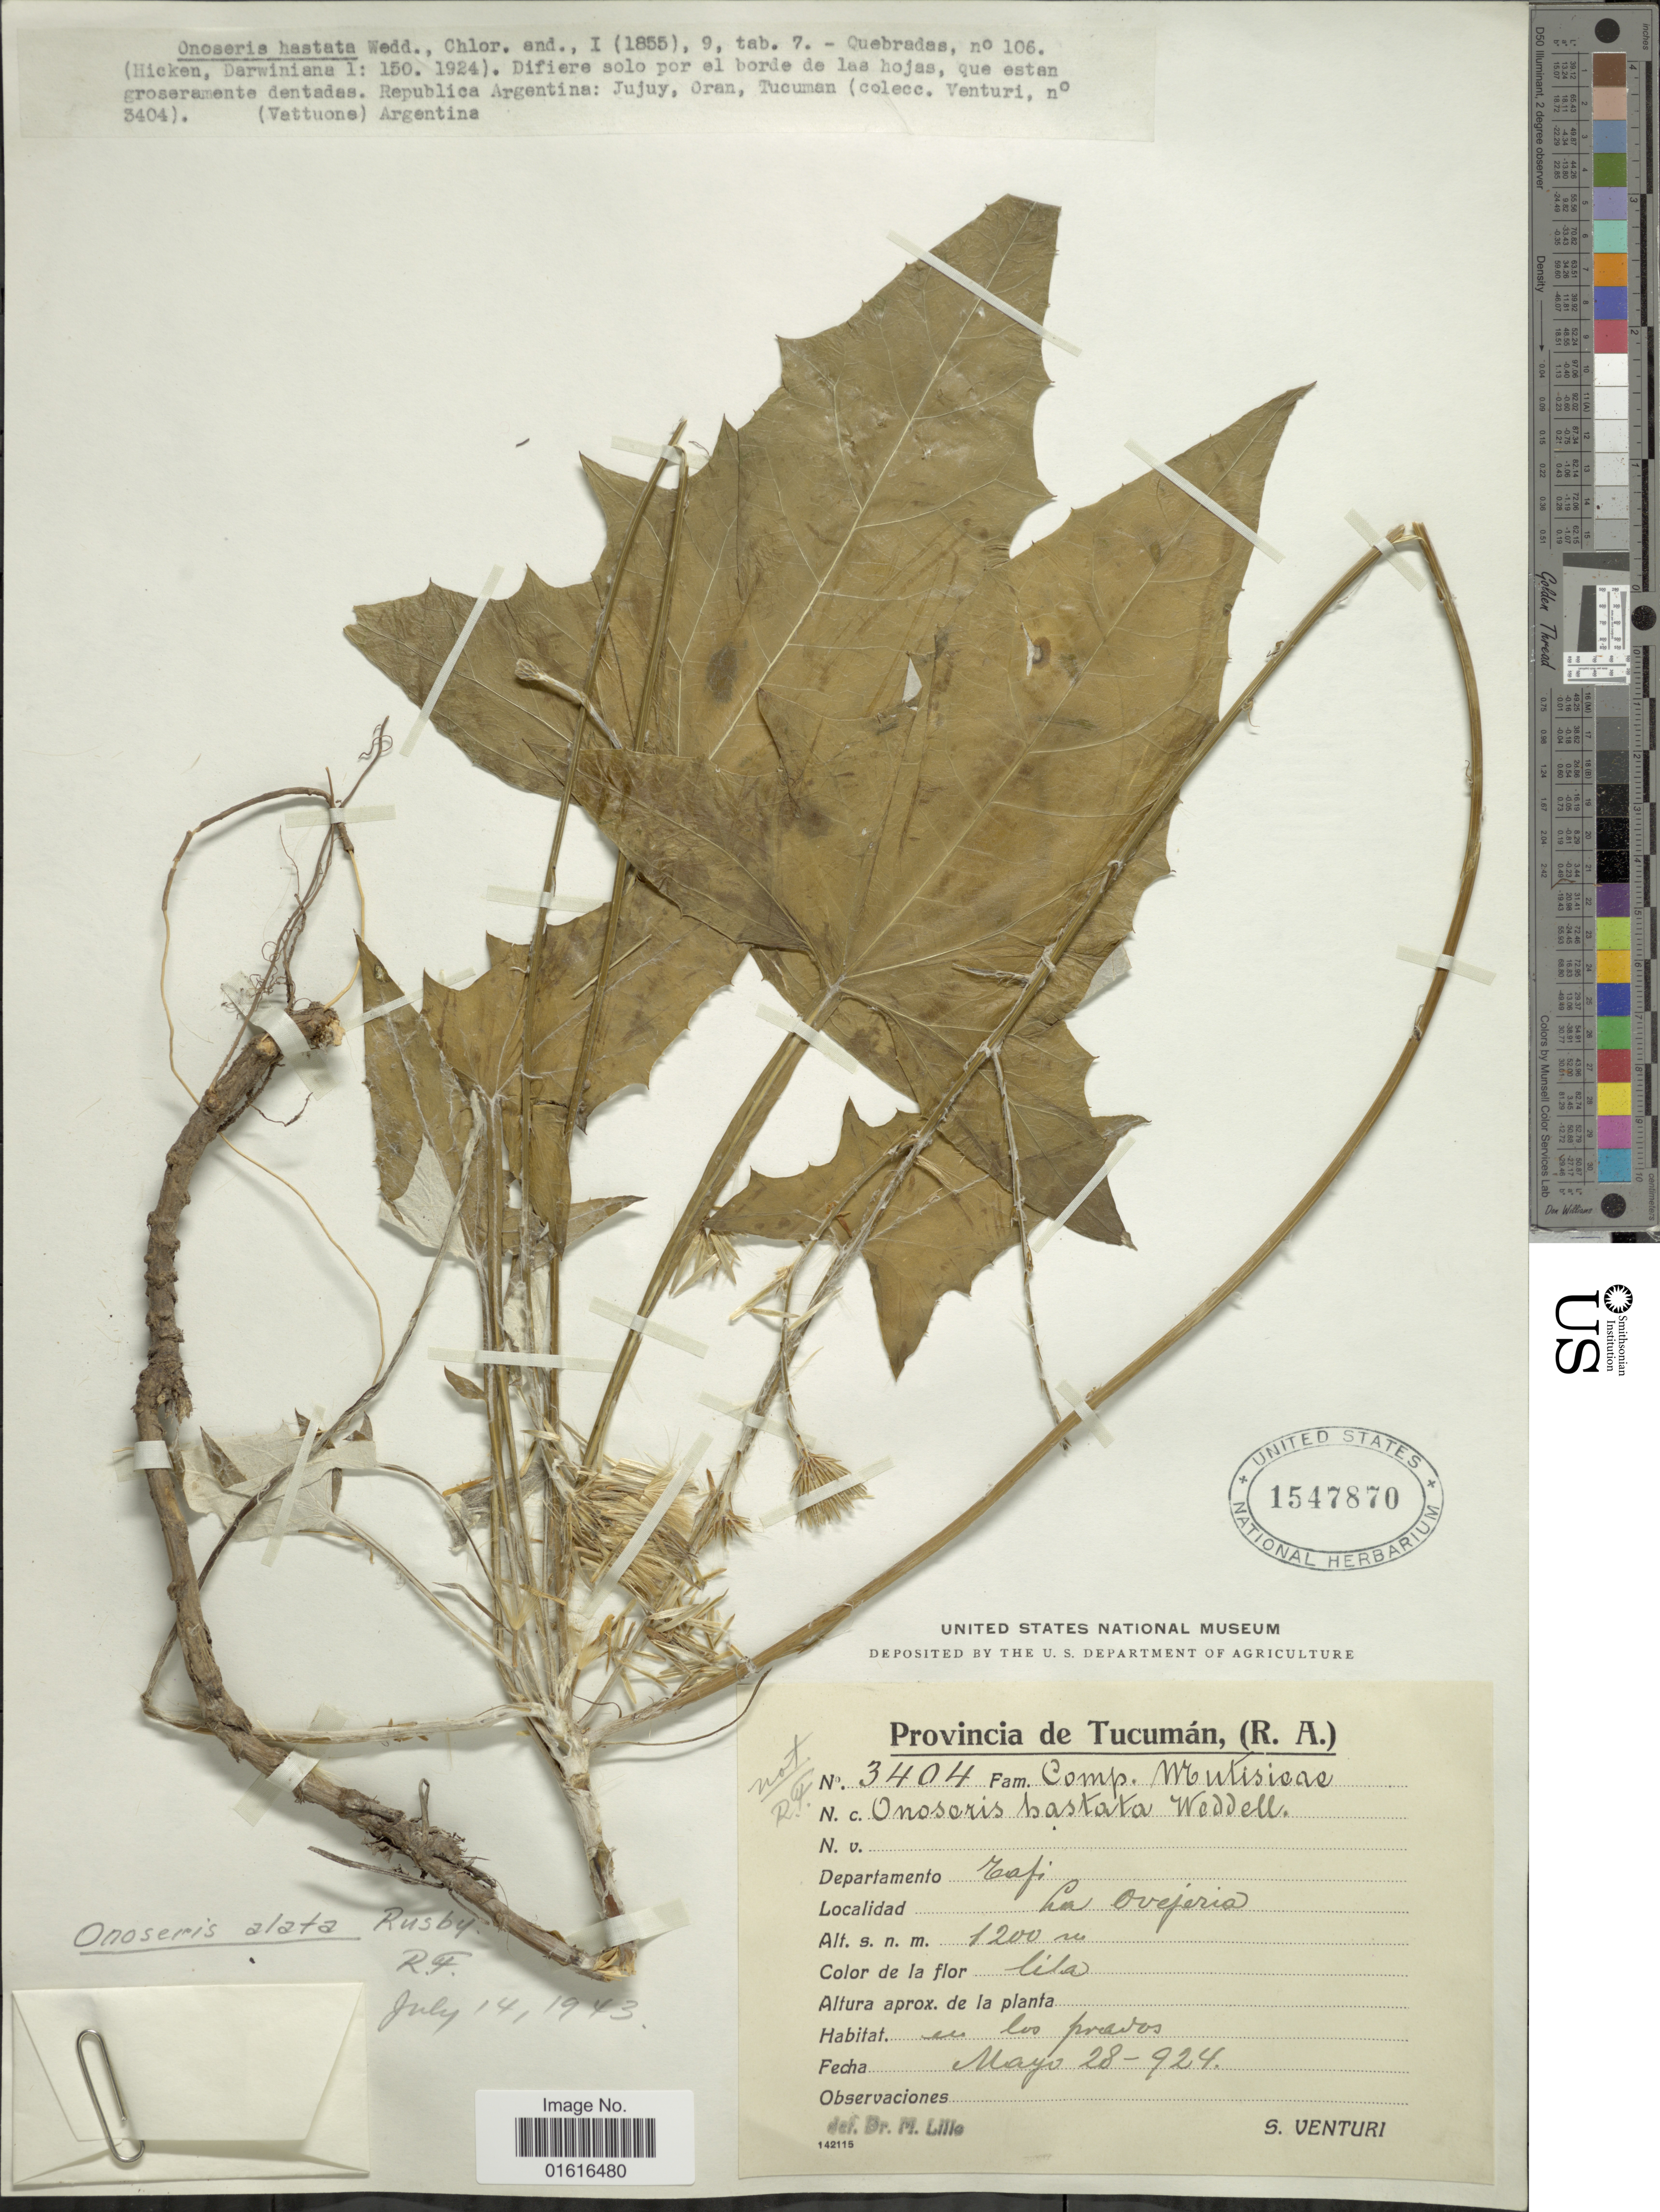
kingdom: Plantae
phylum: Tracheophyta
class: Magnoliopsida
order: Asterales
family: Asteraceae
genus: Onoseris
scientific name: Onoseris alata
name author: Rusby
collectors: S. Venturi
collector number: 3404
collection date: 1924-05-28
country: Argentina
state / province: Tucuman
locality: Departamento Tafi, La Ovejeria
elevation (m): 1200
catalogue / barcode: US 1547870